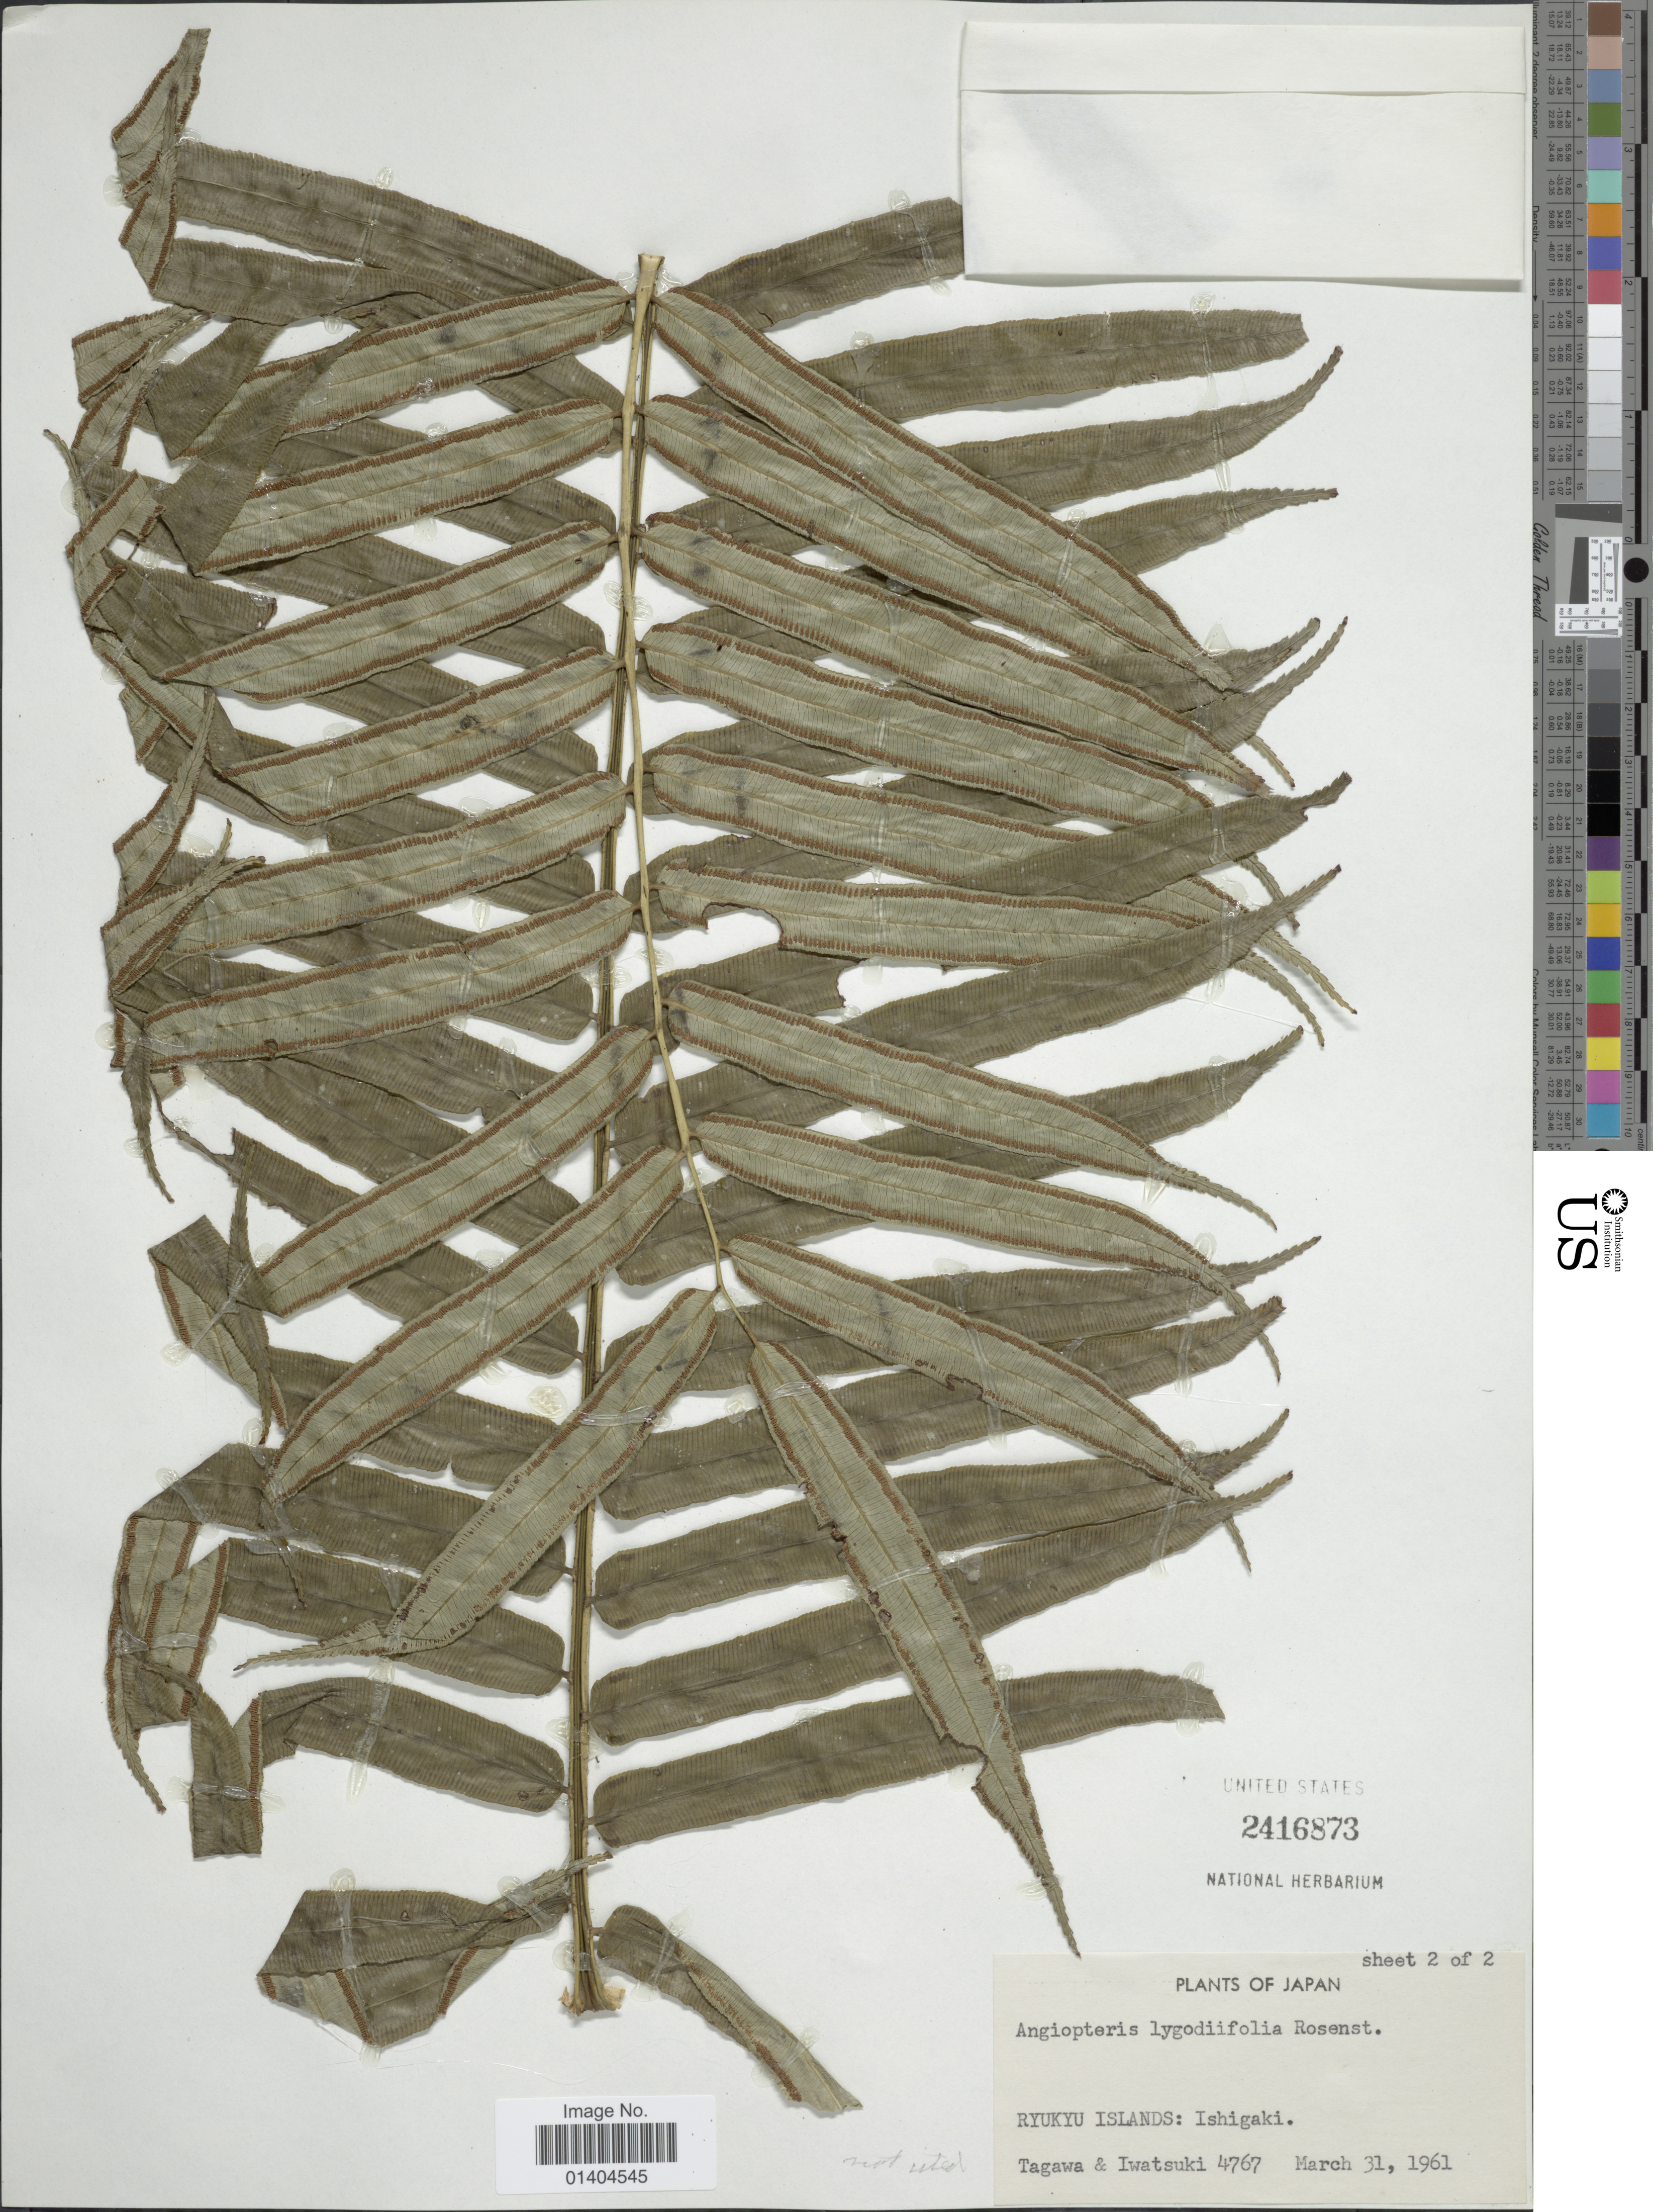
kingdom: Plantae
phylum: Tracheophyta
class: Polypodiopsida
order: Marattiales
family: Marattiaceae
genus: Angiopteris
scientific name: Angiopteris lygodiifolia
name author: Rosenst.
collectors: Tagawa & Iwatsuki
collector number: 4767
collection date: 1961-03-31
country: Japan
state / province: Okinawa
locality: Ryukyu Islands: Ishigaki.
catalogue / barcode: US 2416873